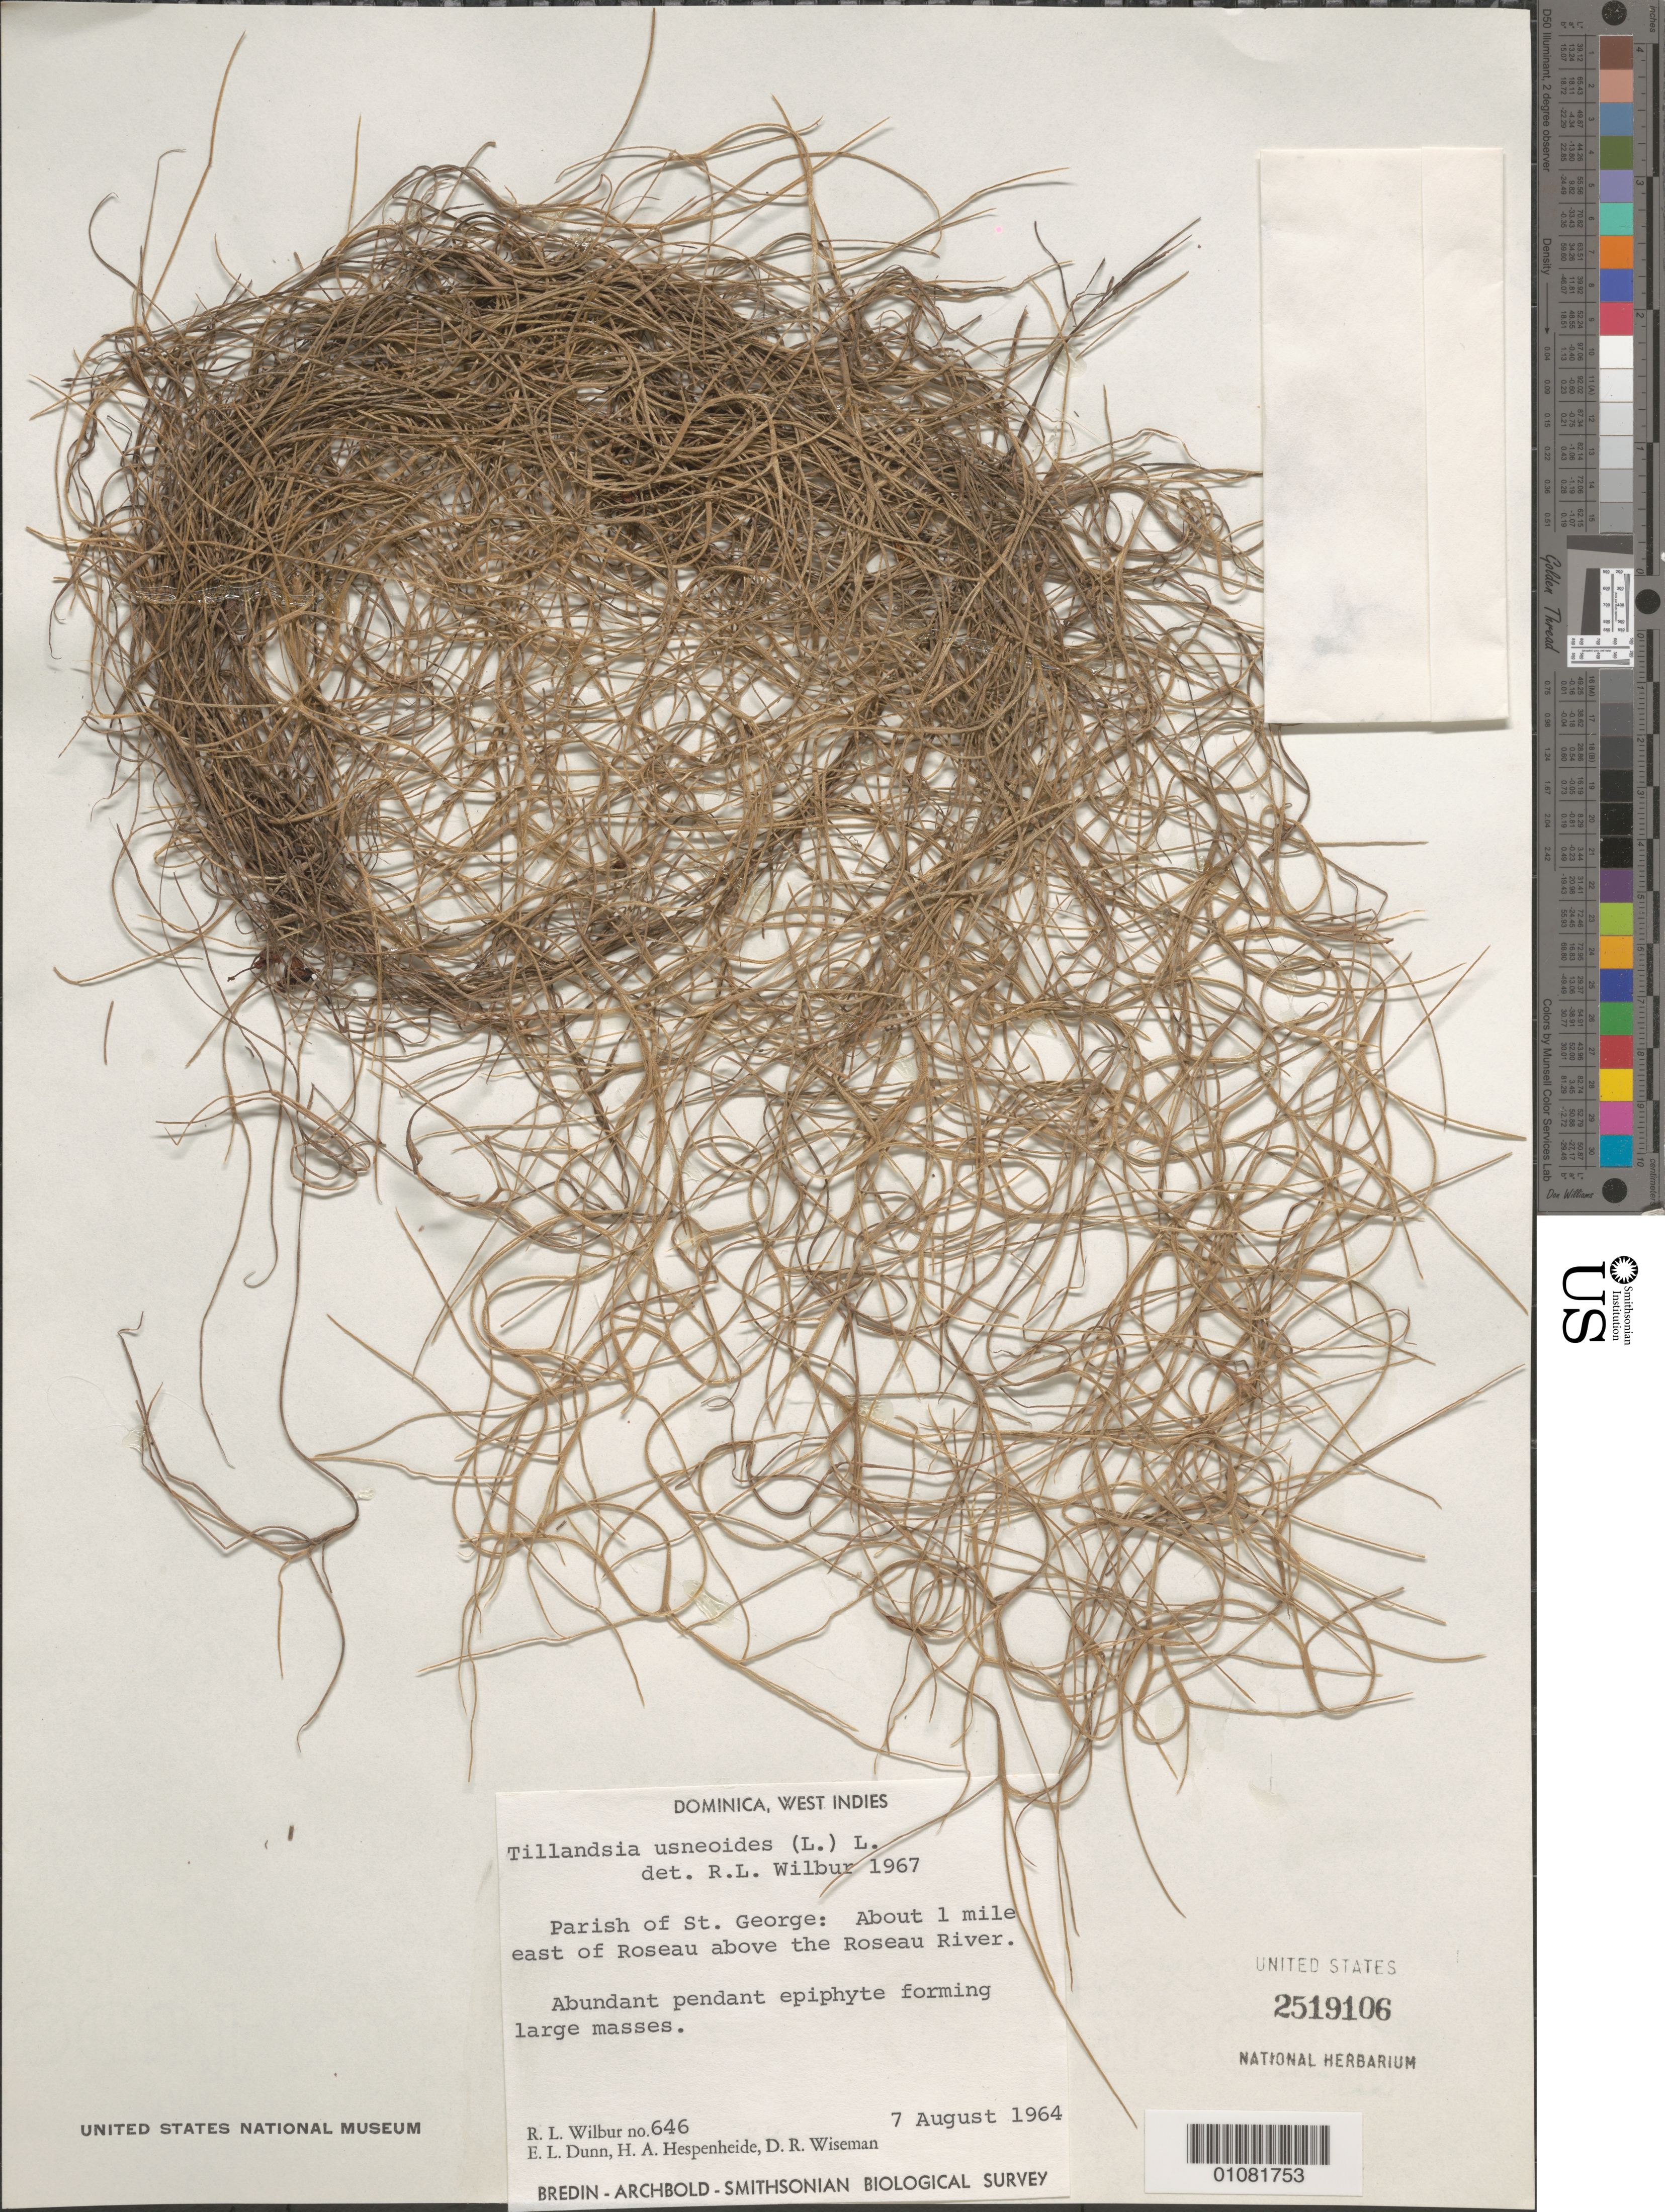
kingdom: Plantae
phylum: Tracheophyta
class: Liliopsida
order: Poales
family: Bromeliaceae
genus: Tillandsia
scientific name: Tillandsia usneoides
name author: (L.) L.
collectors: R. L. Wilbur, E. Dunn, E. Hespenheide & D. R. Wiseman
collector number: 646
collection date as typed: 07 Aug 1964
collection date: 1964-08-07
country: Dominica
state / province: St. George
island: Dominica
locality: About 1 mile E of Roseau above the Roseau River.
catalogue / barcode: US 2519106